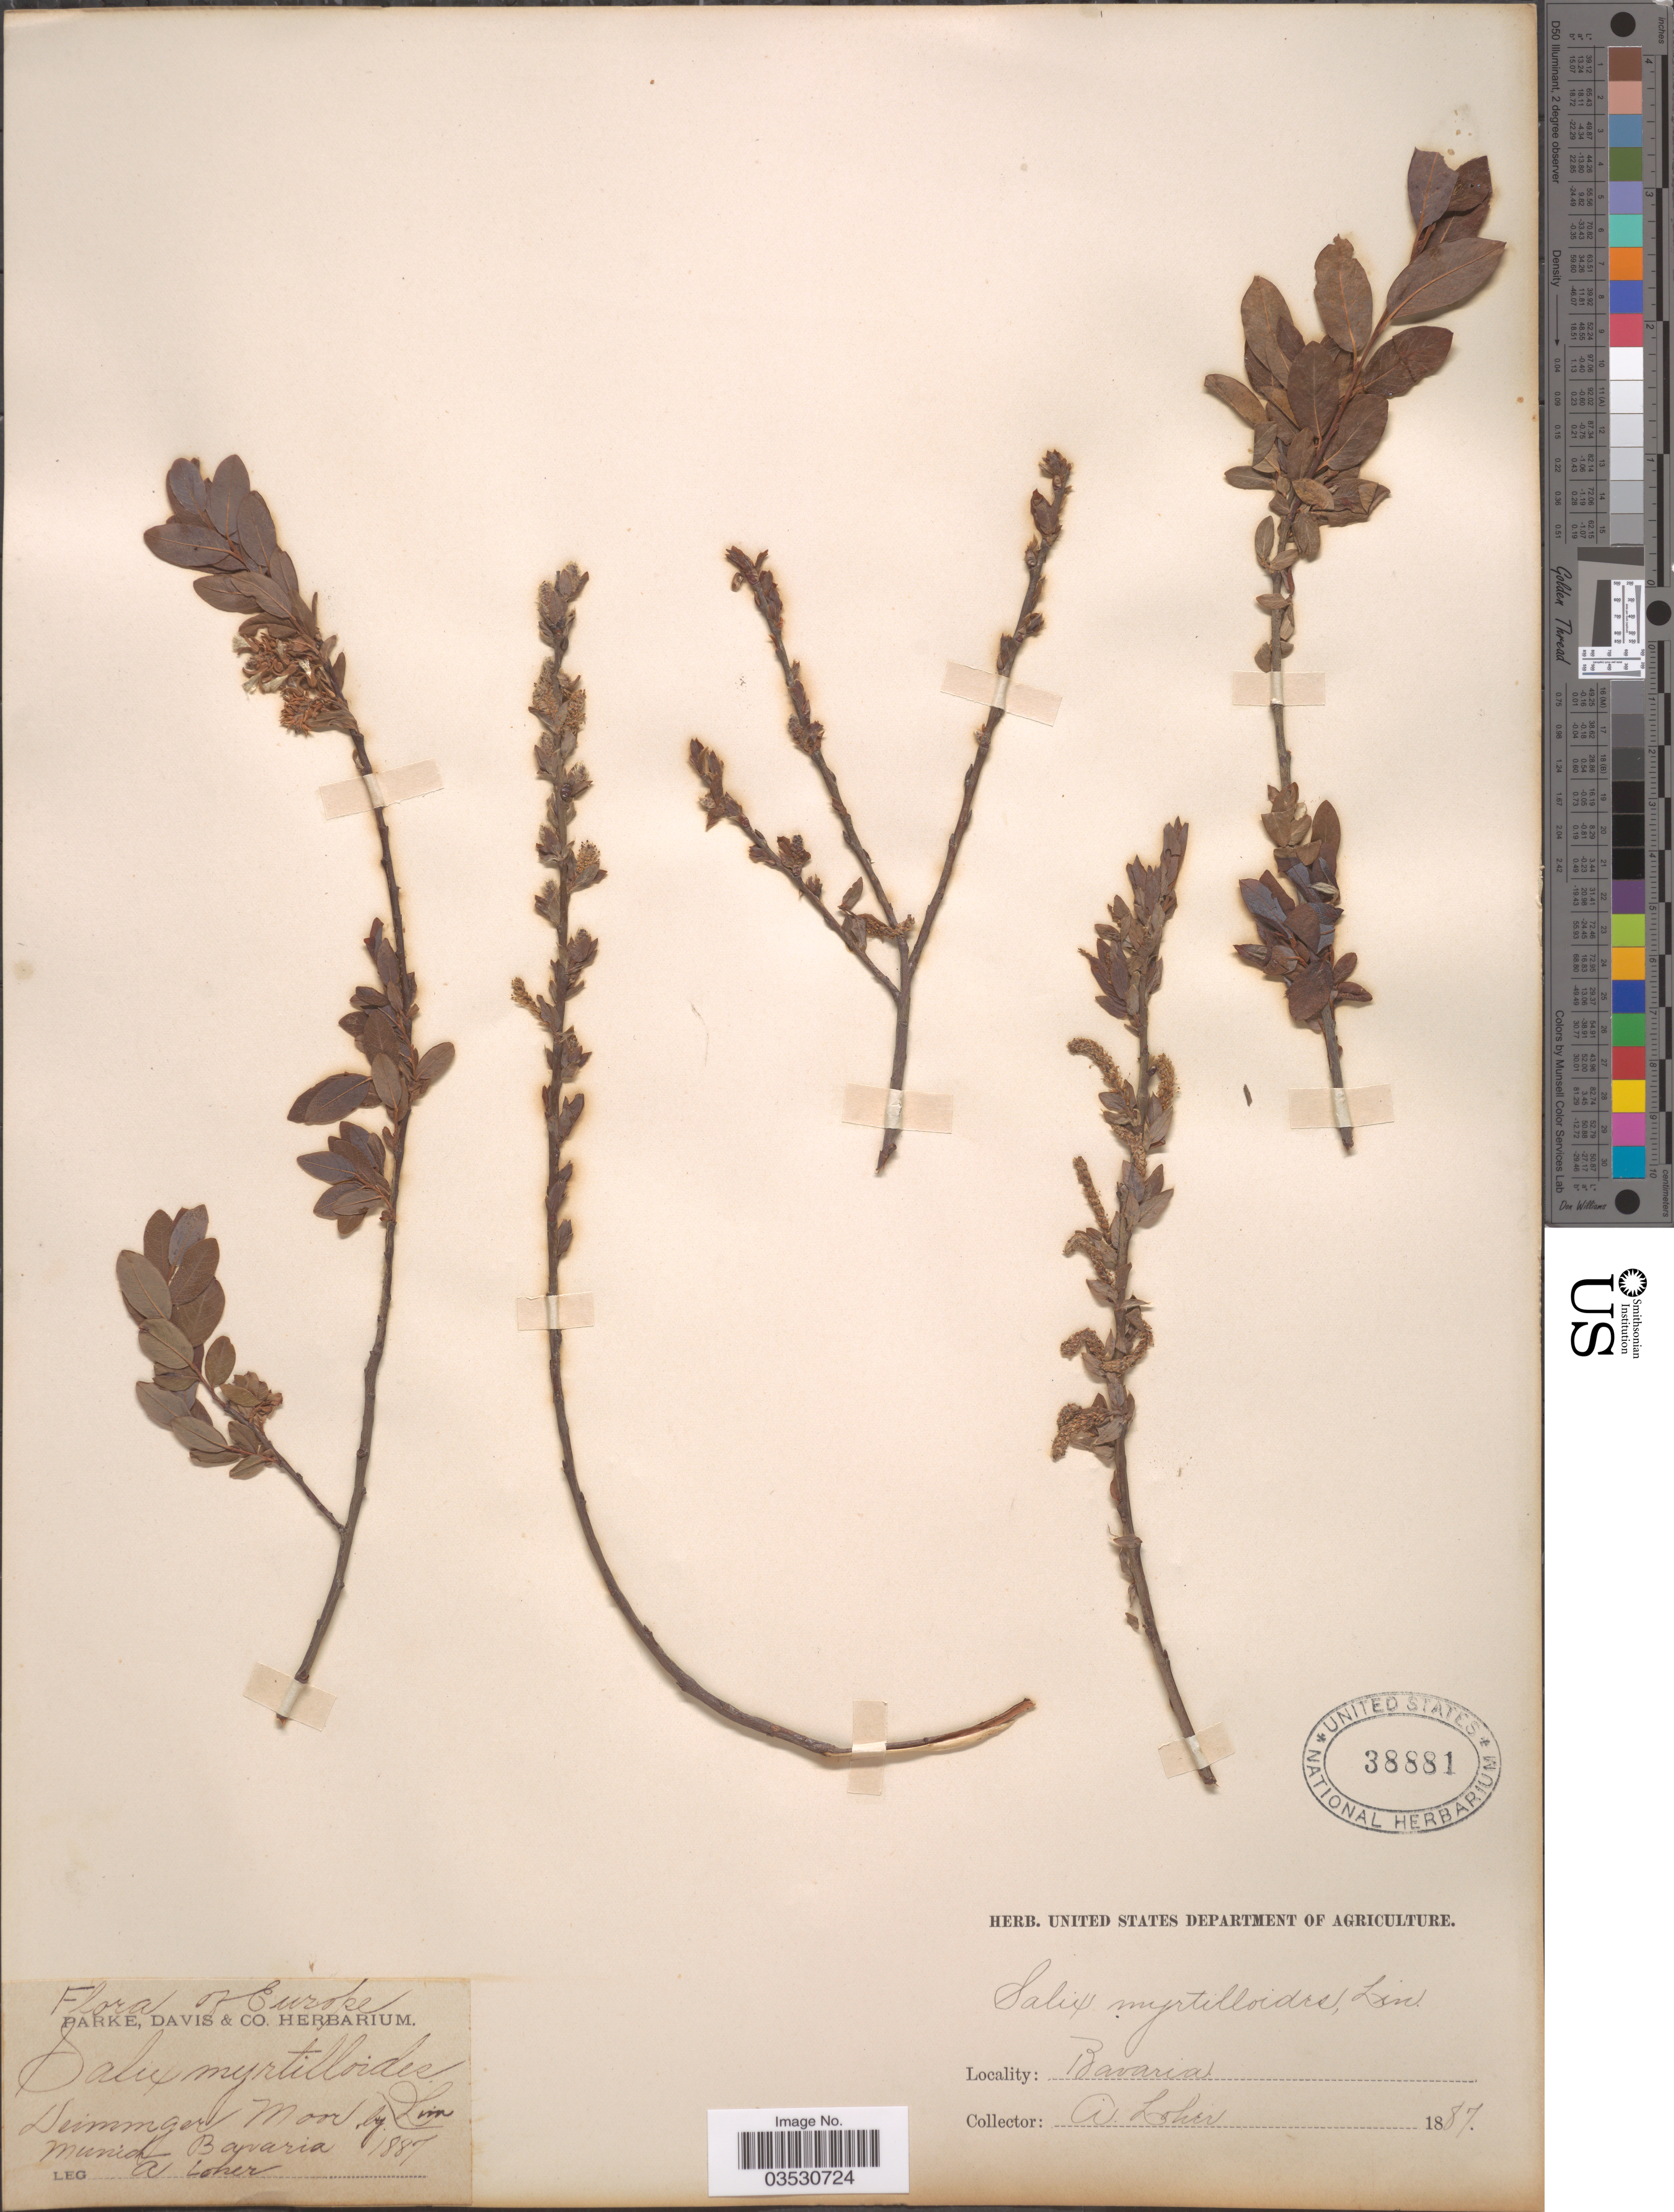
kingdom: Plantae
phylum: Tracheophyta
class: Magnoliopsida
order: Malpighiales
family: Salicaceae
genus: Salix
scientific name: Salix myrtilloides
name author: L.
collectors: A. Loher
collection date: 1887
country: Germany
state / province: Bayern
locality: Deininger Moor by Munich. Bavaria.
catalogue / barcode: US 38881